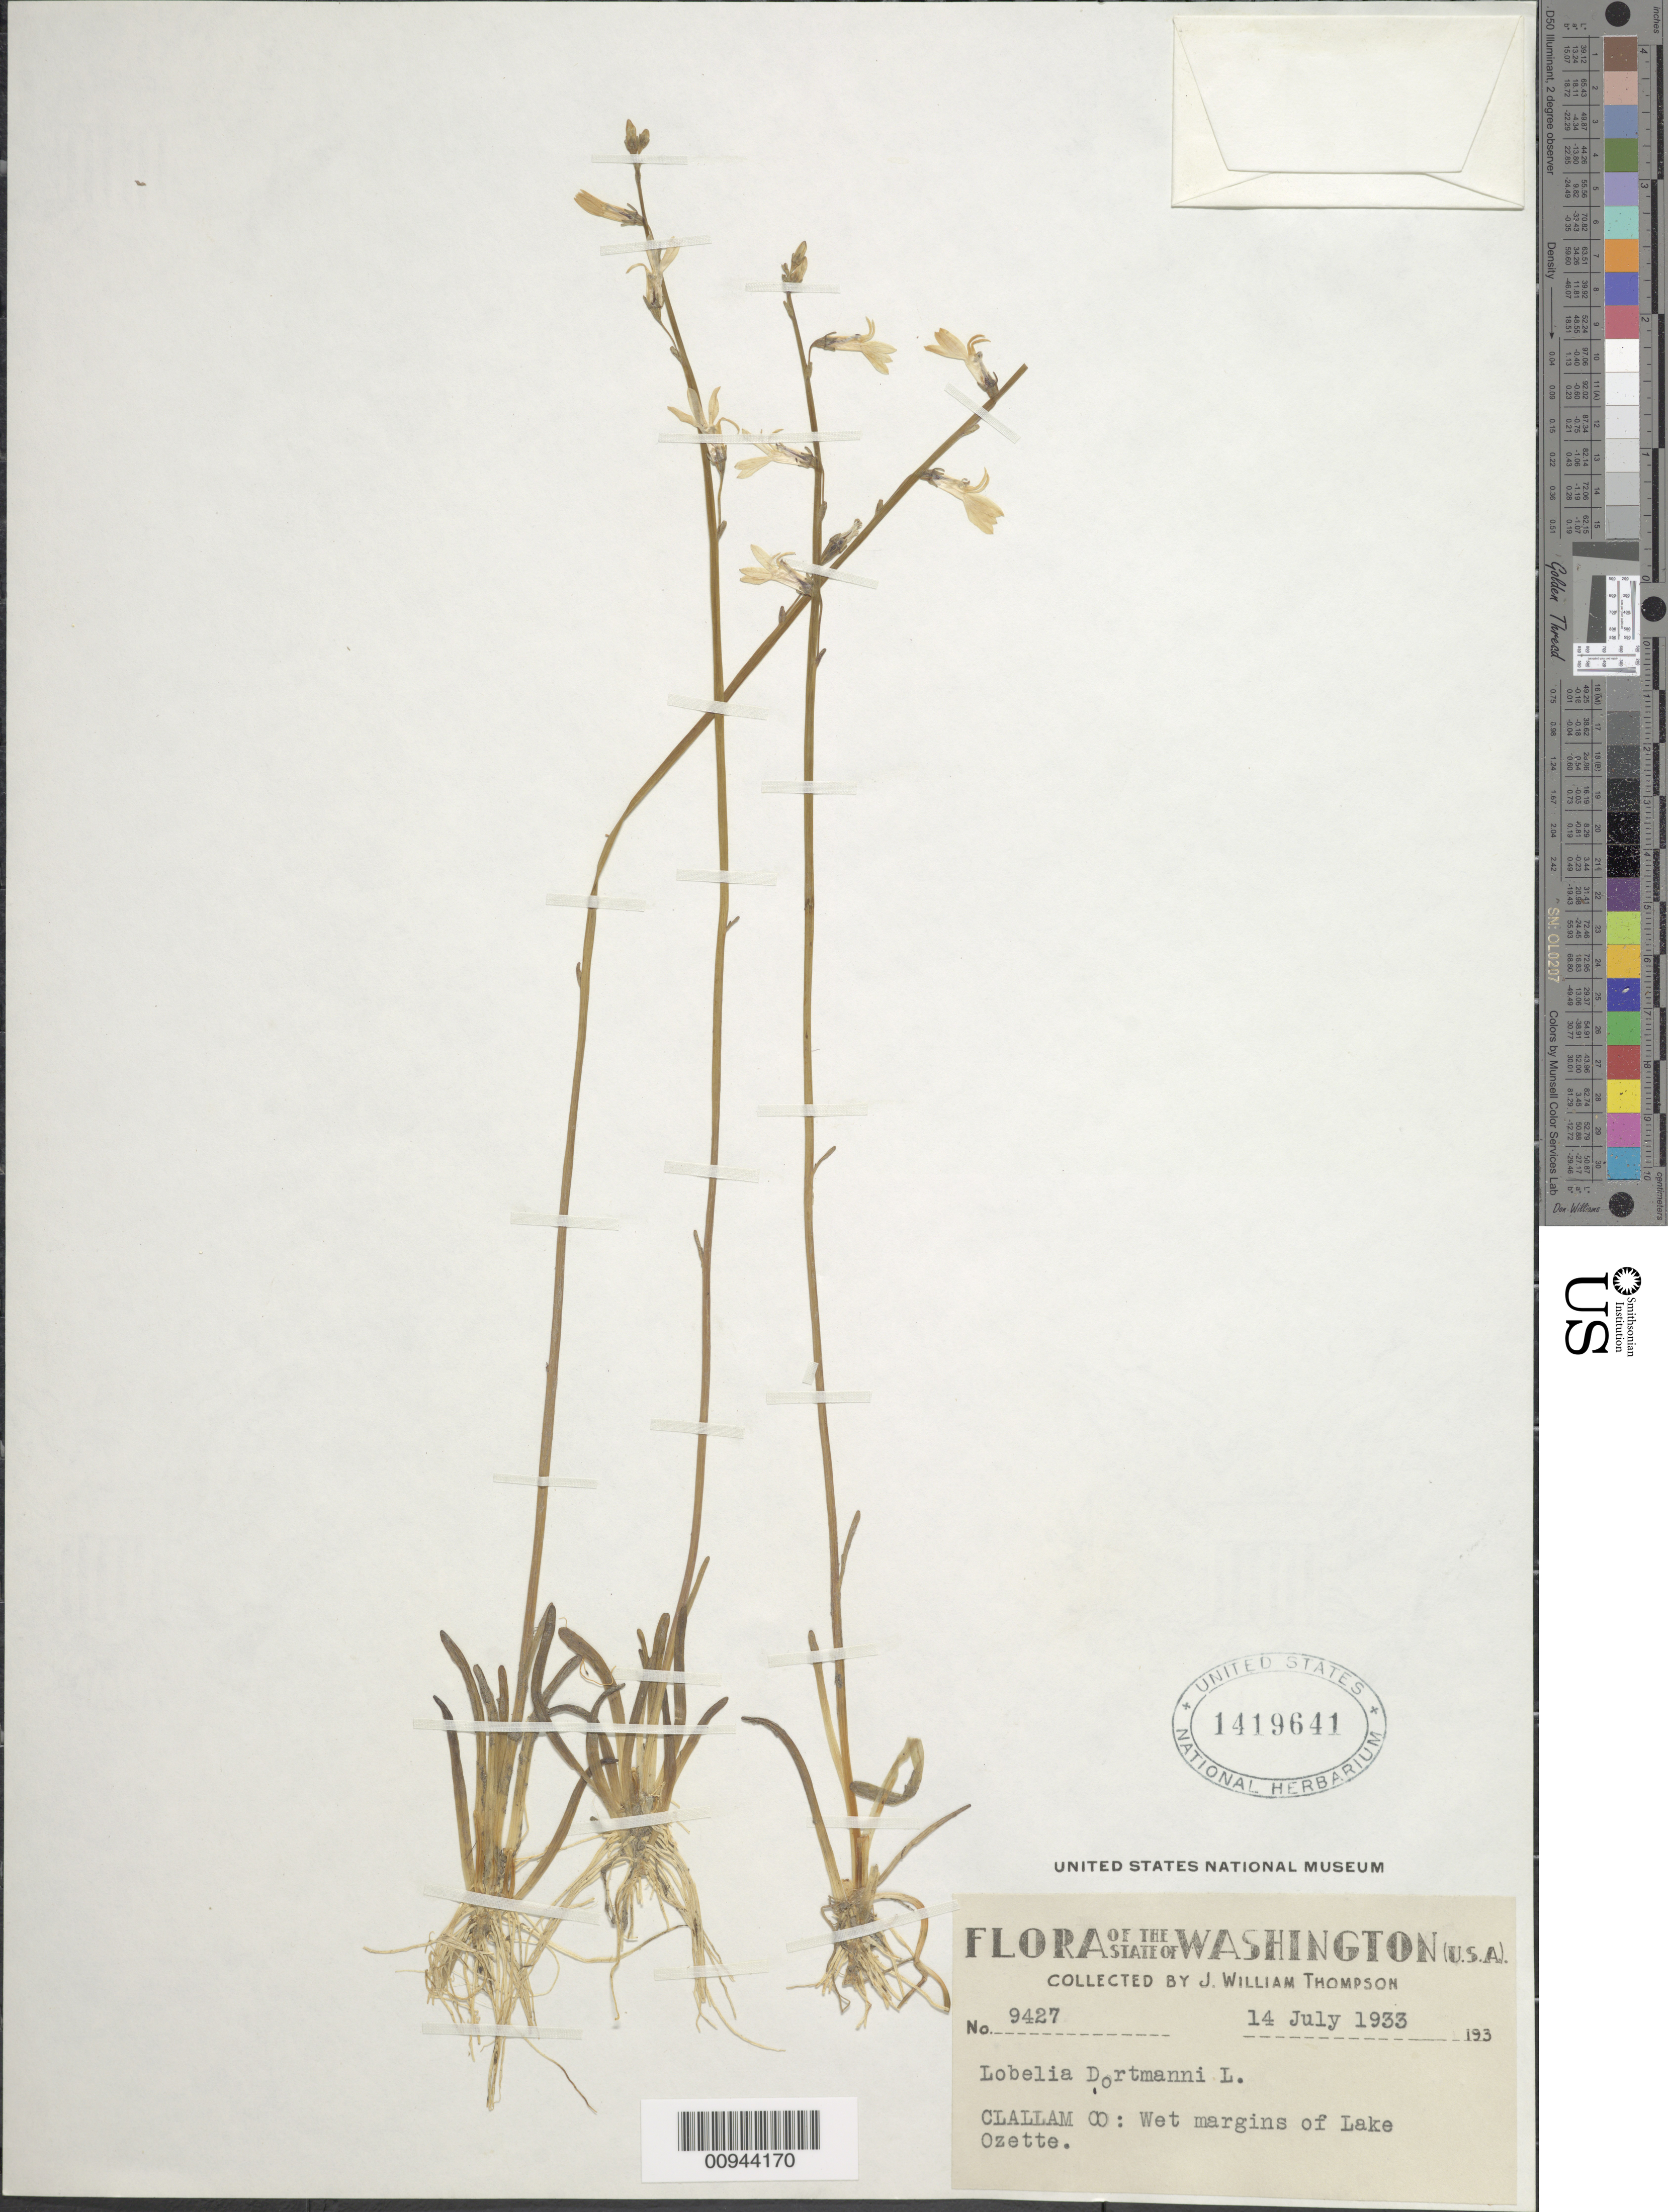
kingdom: Plantae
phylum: Tracheophyta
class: Magnoliopsida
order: Asterales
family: Campanulaceae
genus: Lobelia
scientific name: Lobelia dortmanna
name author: L.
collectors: J. W. Thompson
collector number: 9427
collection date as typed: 14 Jul 1933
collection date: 1933-07-14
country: United States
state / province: Washington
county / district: Clallam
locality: Lake Ozette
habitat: wet margins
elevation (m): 1676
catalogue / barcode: US 1419641